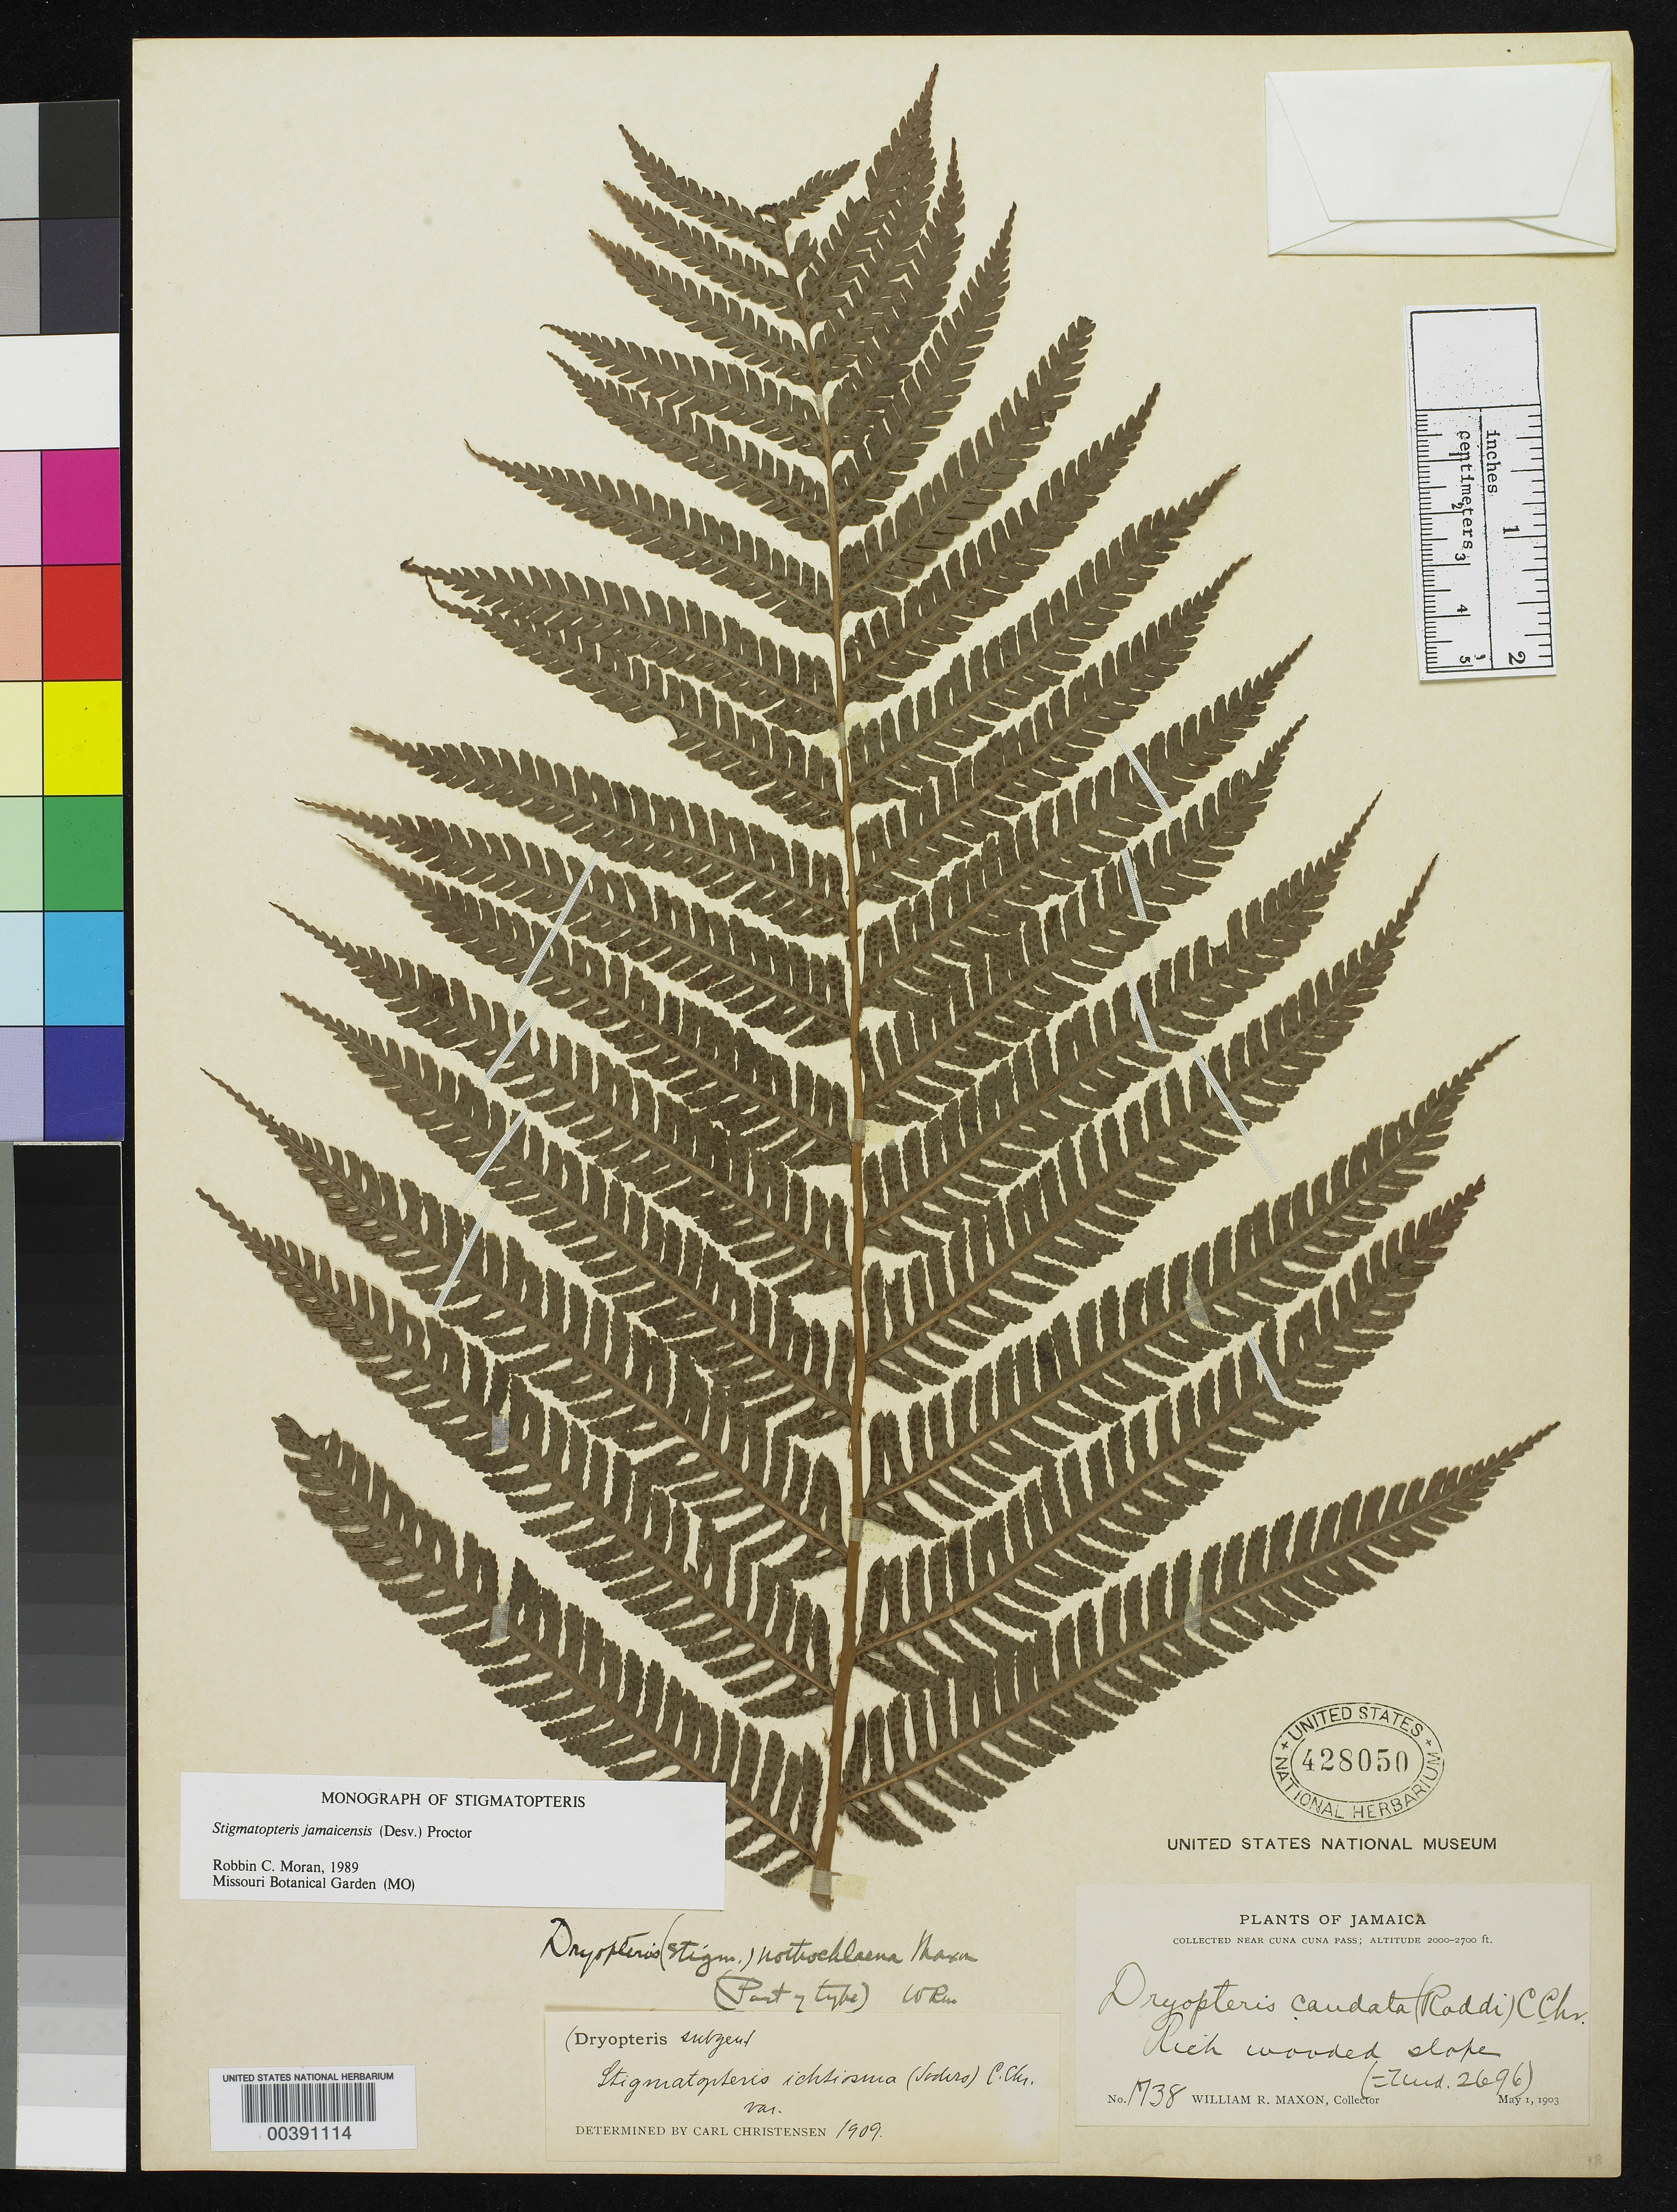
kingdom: Plantae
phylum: Tracheophyta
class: Polypodiopsida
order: Polypodiales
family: Dryopteridaceae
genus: Dryopteris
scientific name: Dryopteris nothochlaena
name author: Maxon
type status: Holotype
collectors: W. R. Maxon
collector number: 1738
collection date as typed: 01 May 1903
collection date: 1903-05-01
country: Jamaica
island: Greater Antilles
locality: Near Cuna Cuna Pass.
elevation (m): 610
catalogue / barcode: US 428050